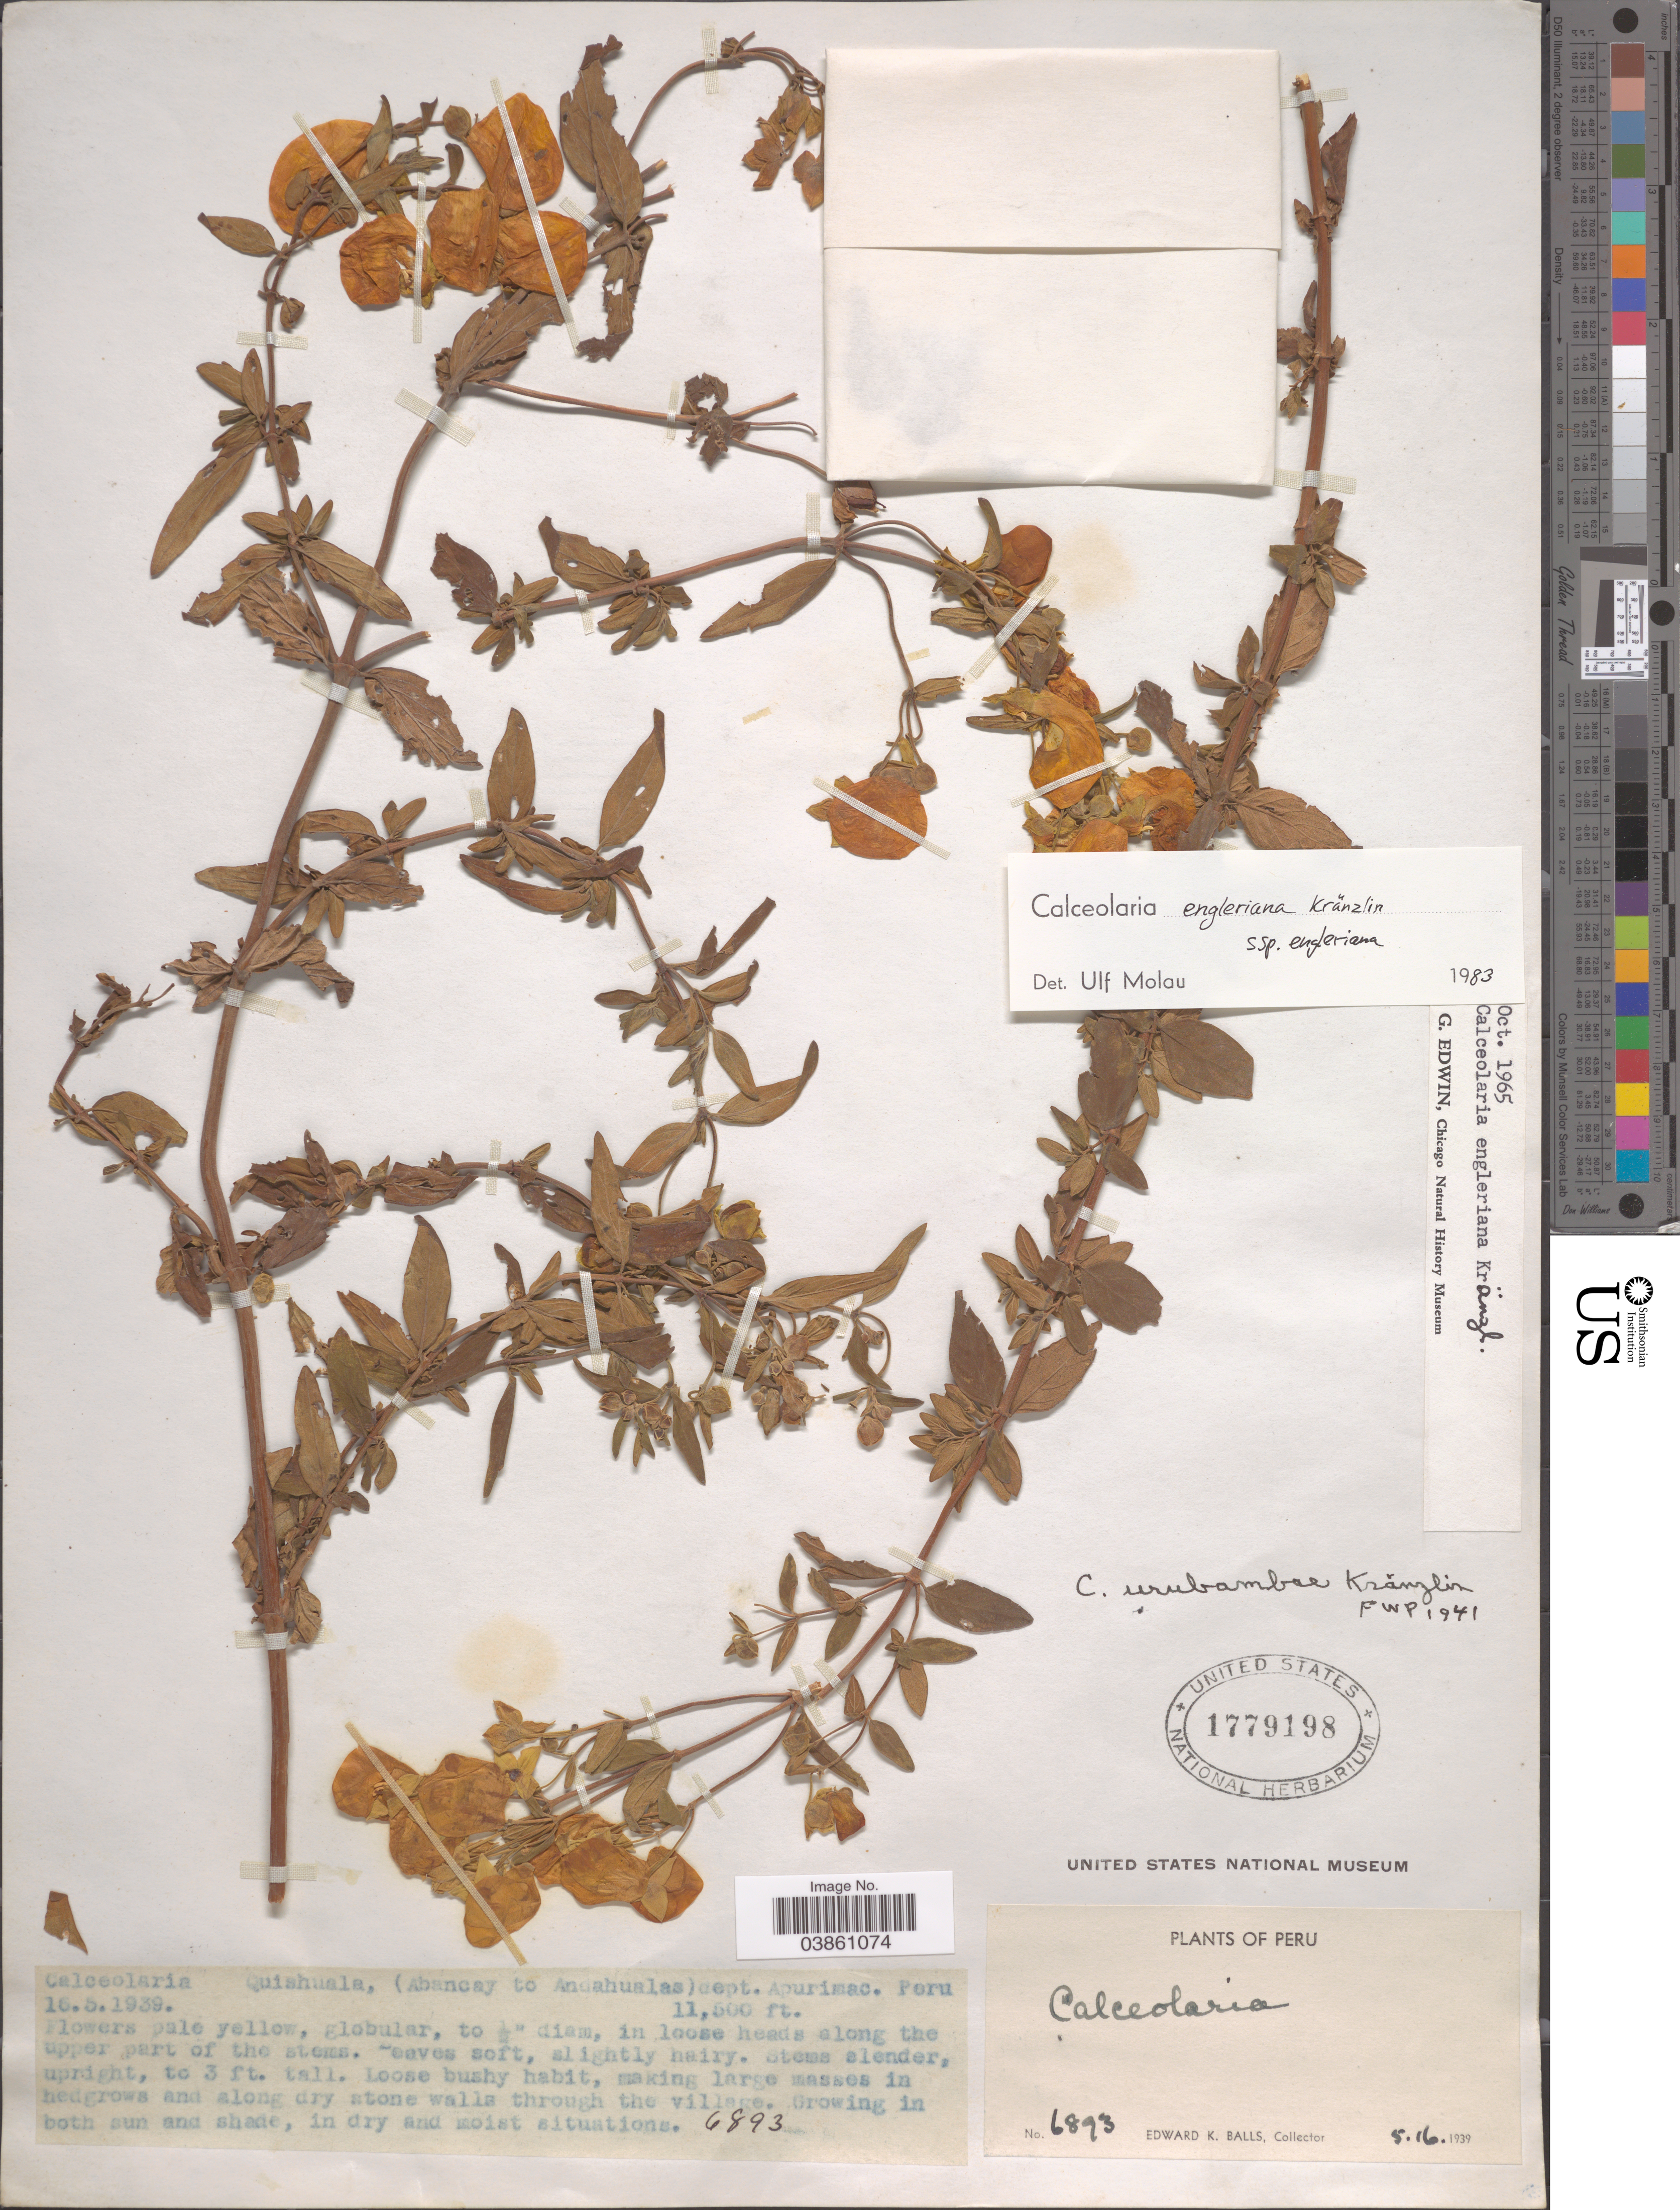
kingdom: Plantae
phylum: Tracheophyta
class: Magnoliopsida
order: Lamiales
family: Calceolariaceae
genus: Calceolaria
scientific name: Calceolaria engleriana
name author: Kraenzl.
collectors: E. K. Balls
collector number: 6893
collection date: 1939-05-16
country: Peru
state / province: Apurímac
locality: Quishuala, (Abancay to Andahuales) dept. Apurimac.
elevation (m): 3536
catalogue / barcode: US 1779198